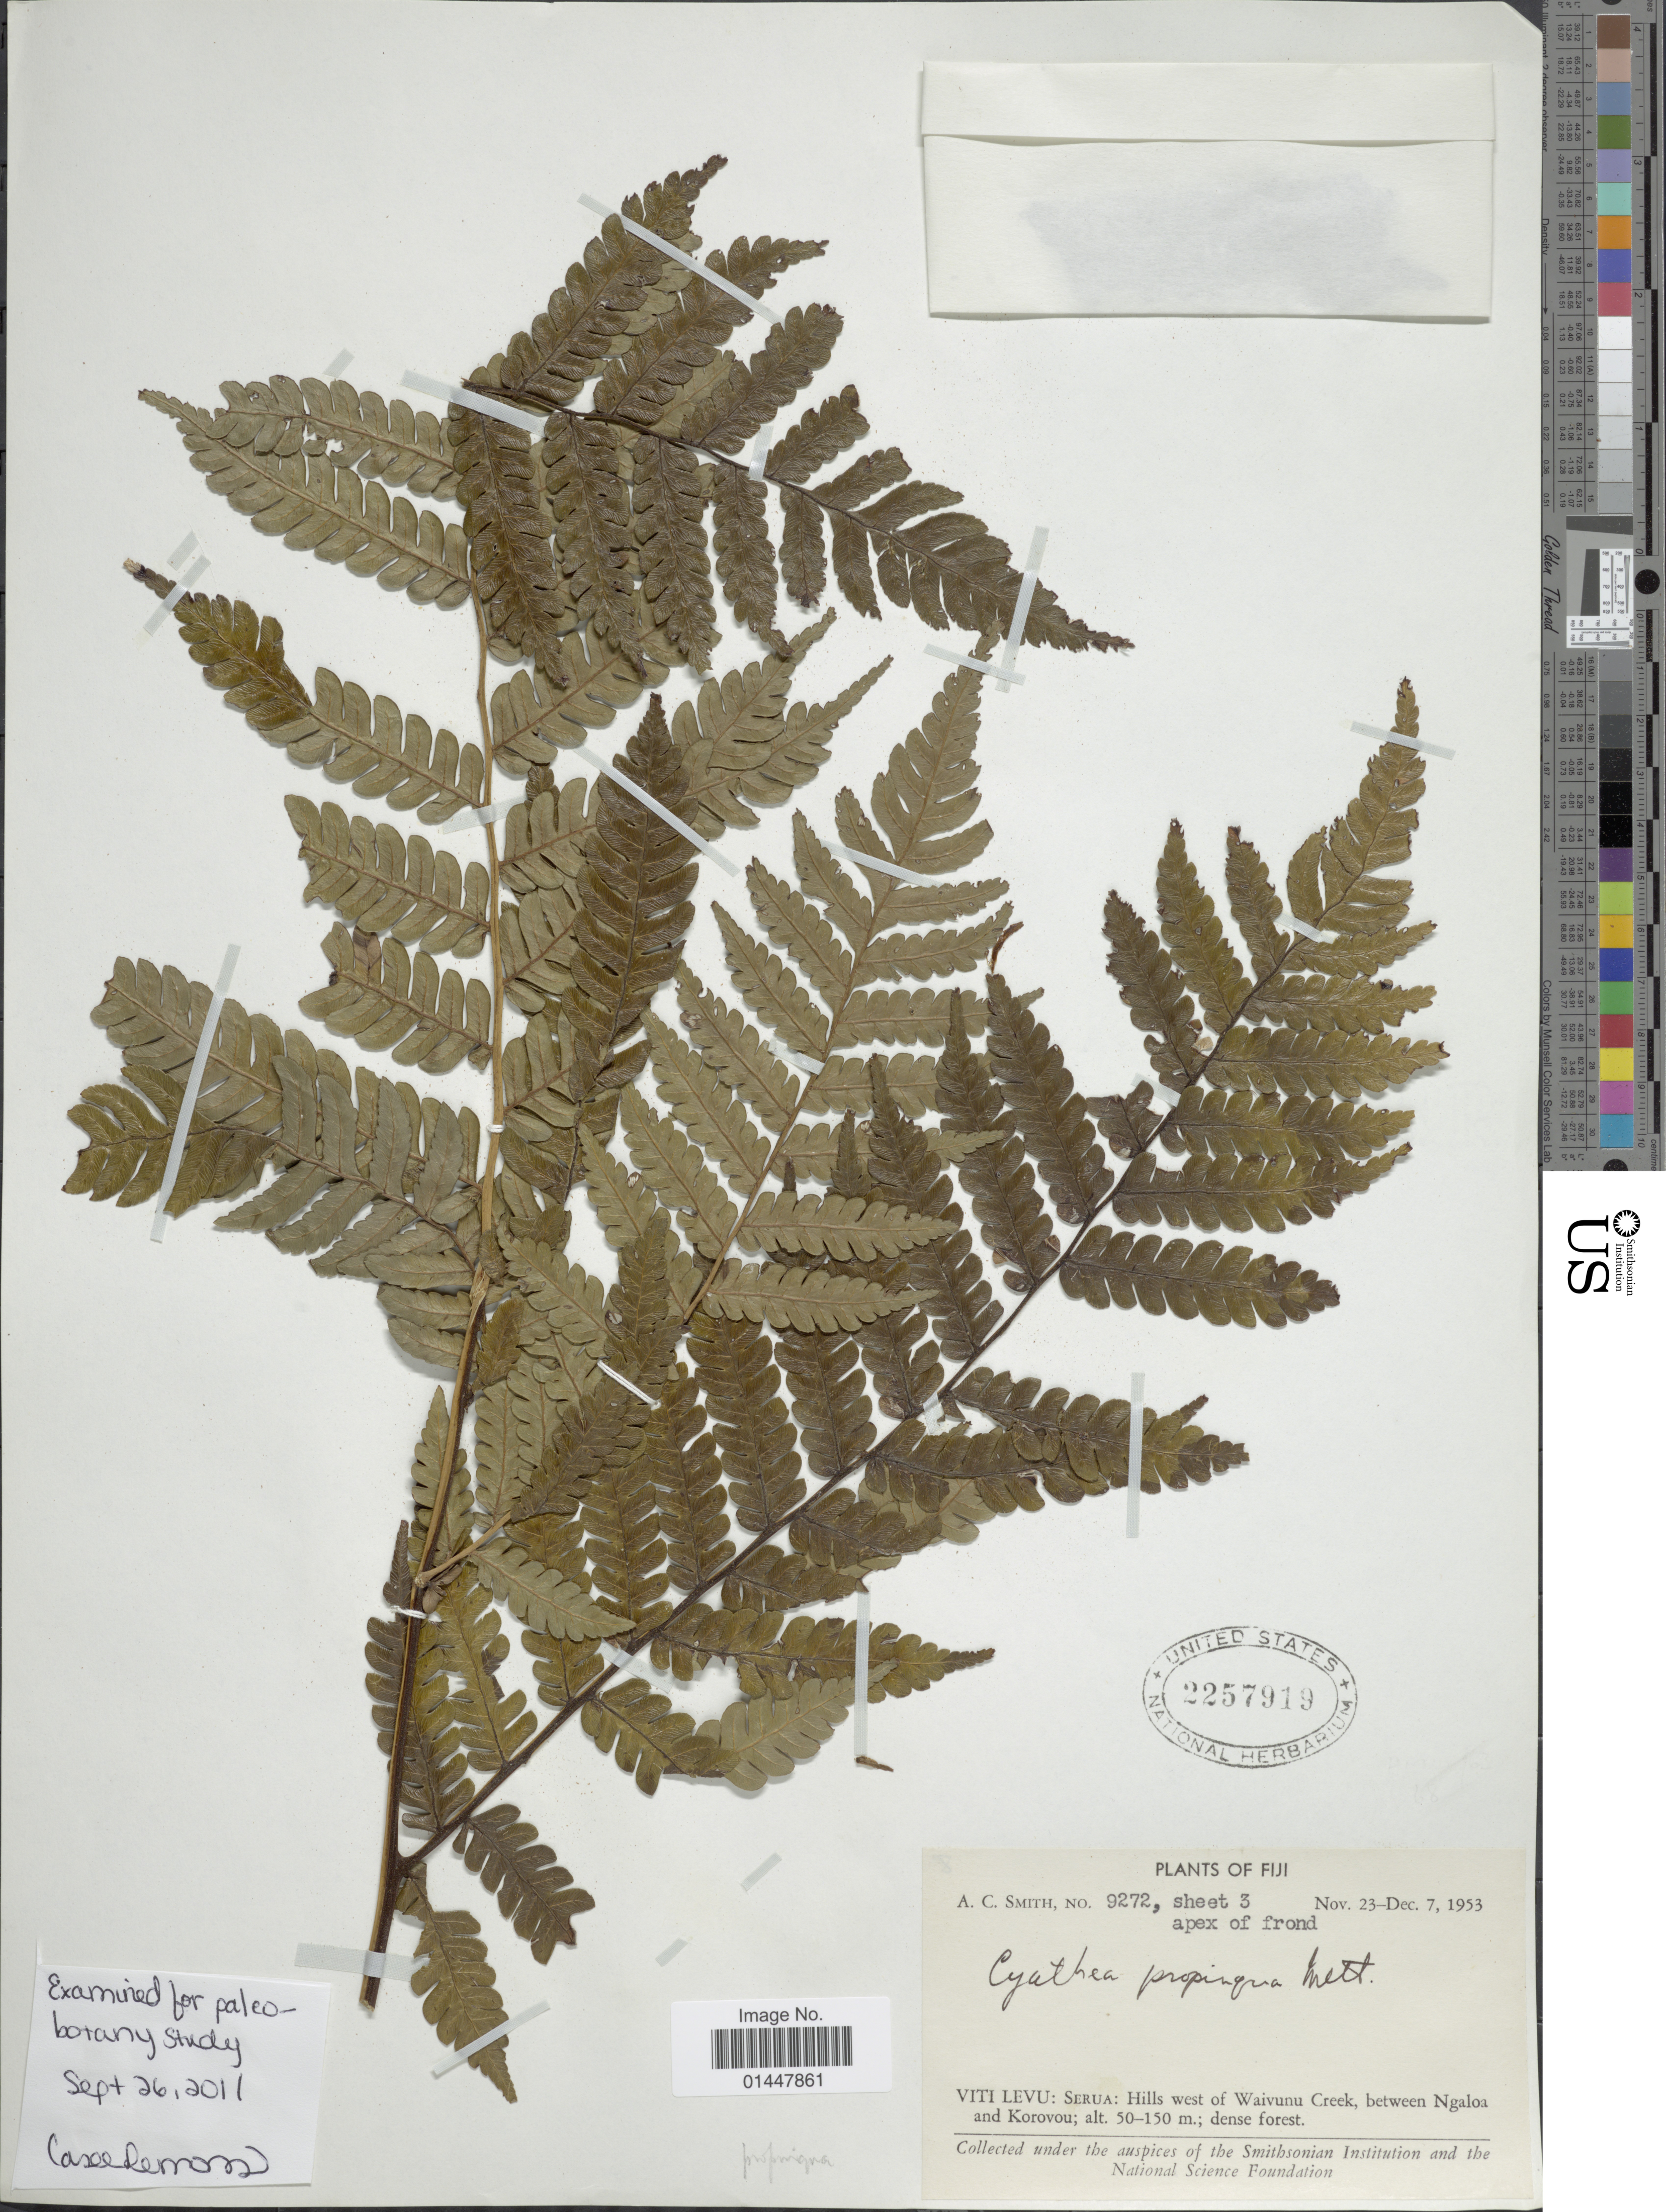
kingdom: Plantae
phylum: Tracheophyta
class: Polypodiopsida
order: Cyatheales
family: Cyatheaceae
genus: Sphaeropteris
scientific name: Sphaeropteris propinqua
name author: (Mett.) R.M. Tryon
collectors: A. C. Smith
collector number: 9272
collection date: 1953-11-23/1953-12-07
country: Fiji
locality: Viti Levu, Serua, Hills west of Waivunu Creek, between Ngaloa and Korovou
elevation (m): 50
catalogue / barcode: US 2257919